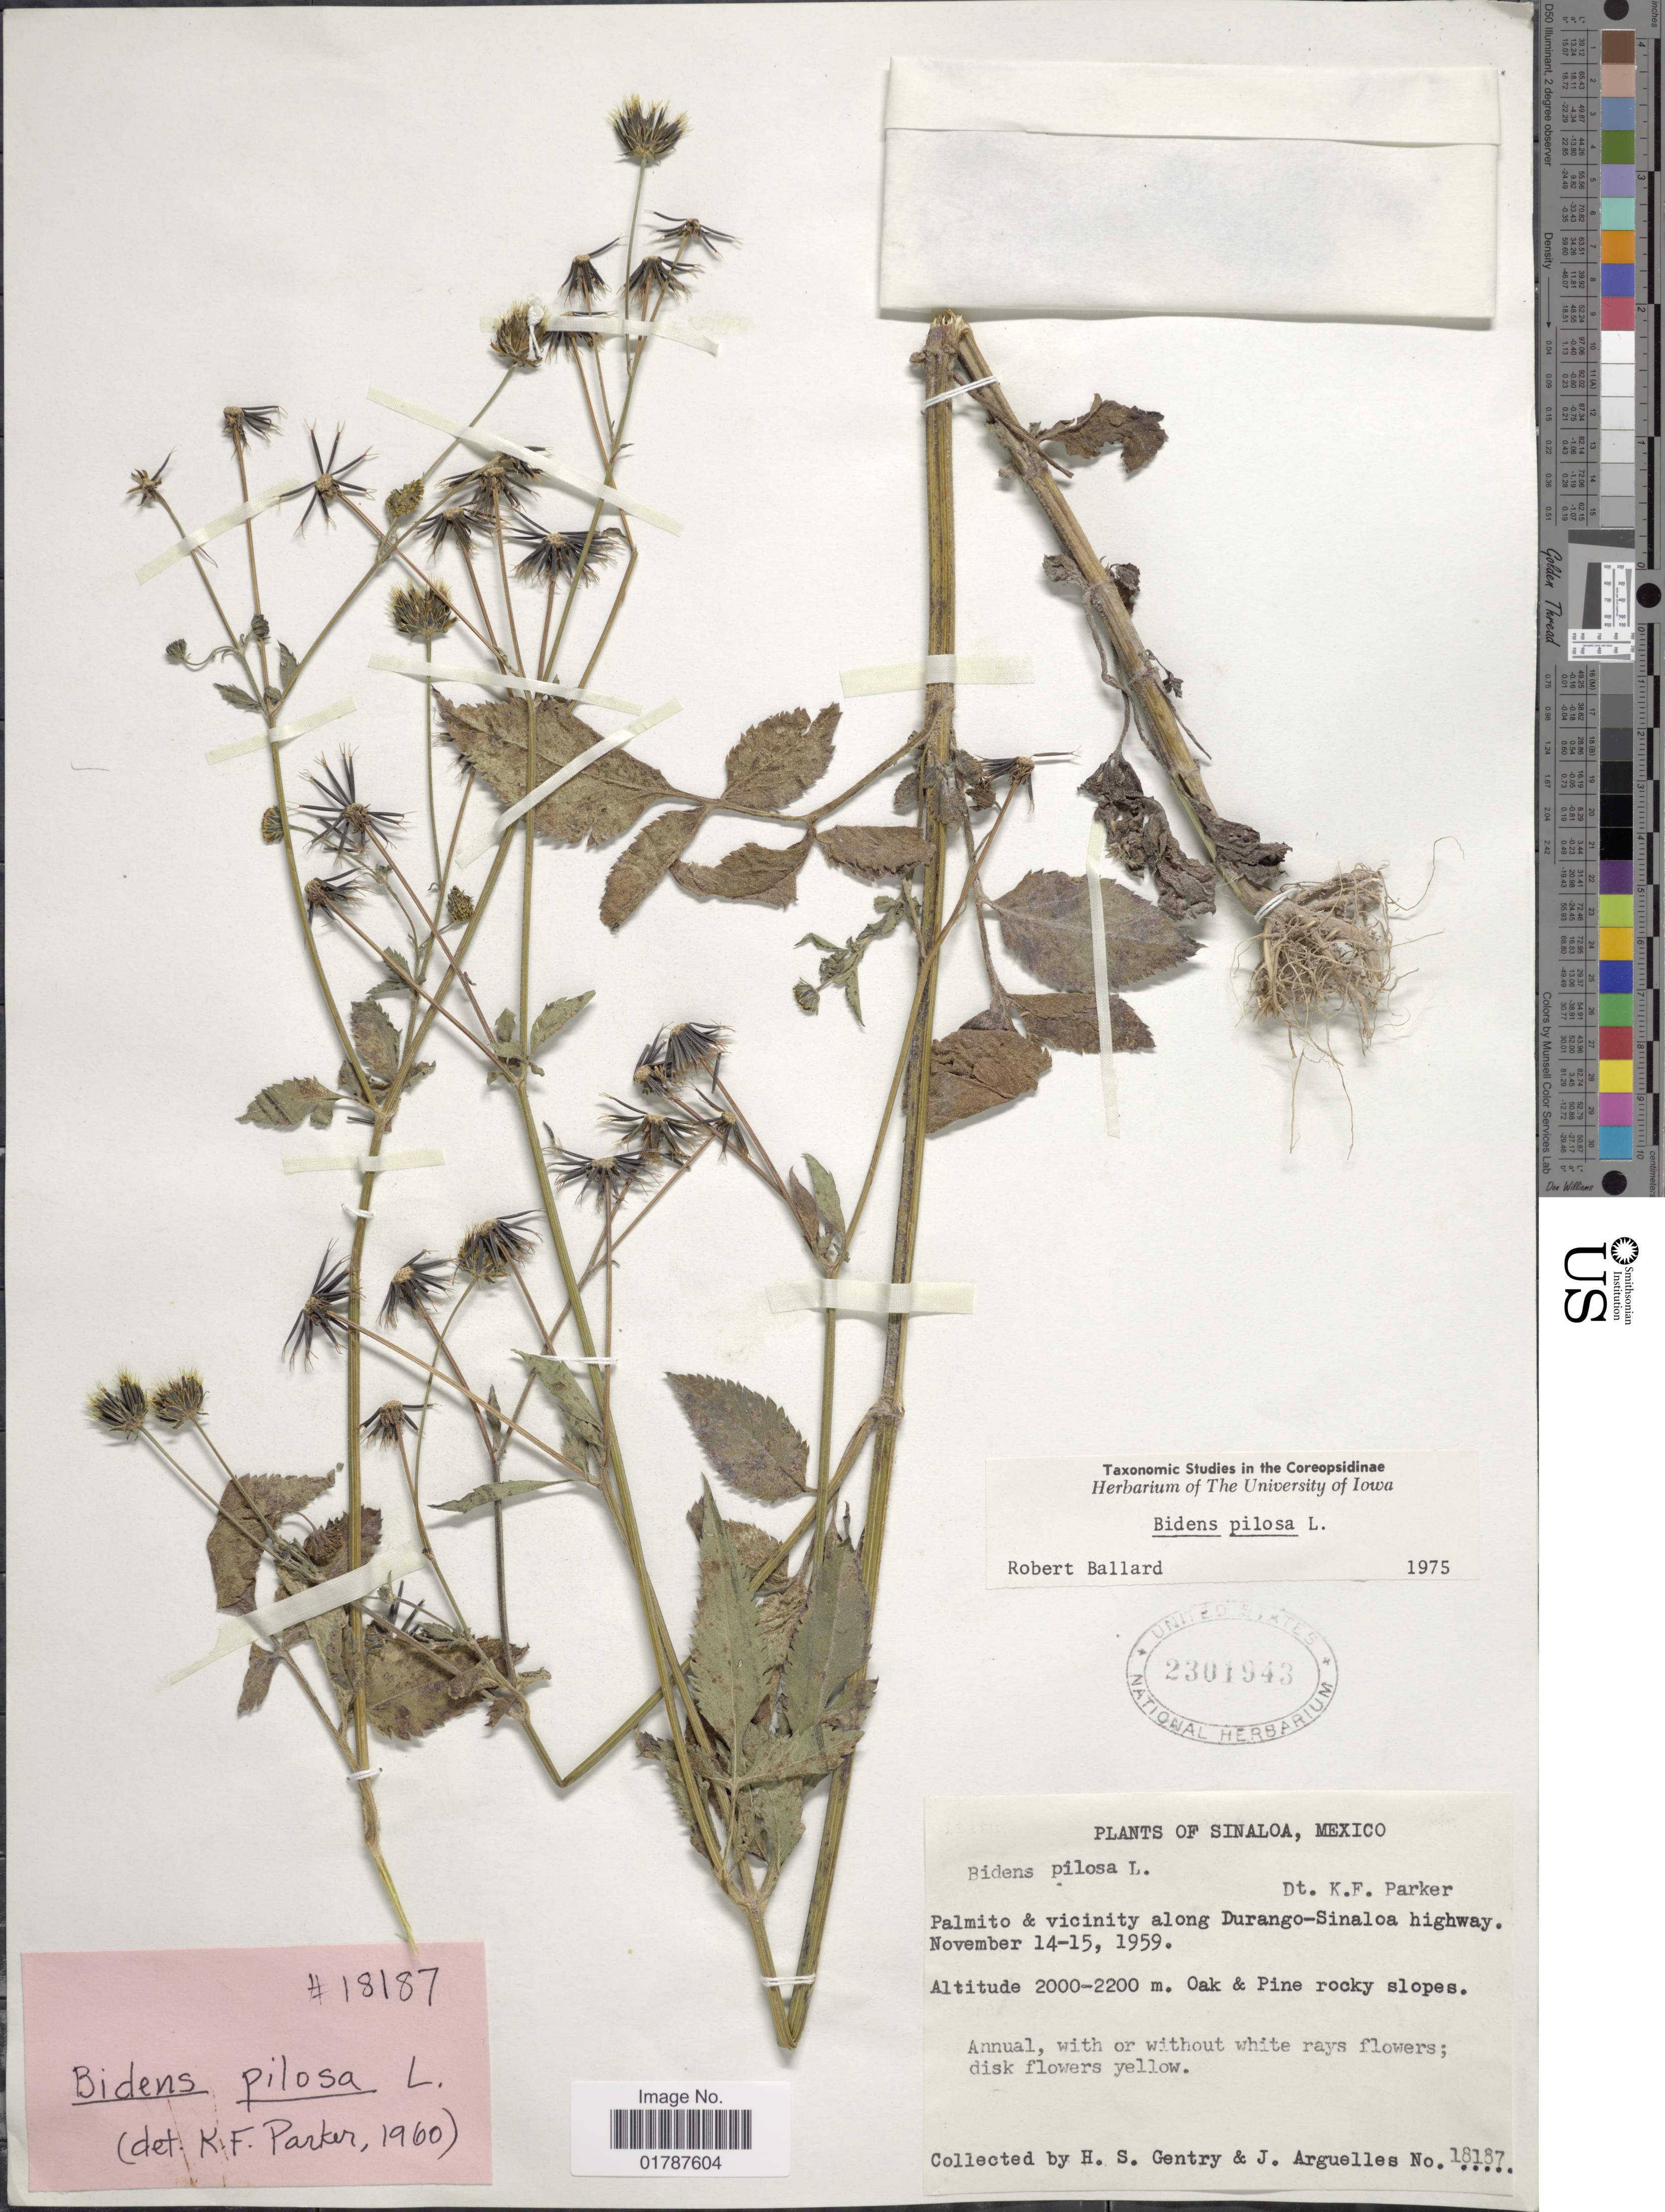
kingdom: Plantae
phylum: Tracheophyta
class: Magnoliopsida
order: Asterales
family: Asteraceae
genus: Bidens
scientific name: Bidens pilosa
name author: L.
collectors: H. S. Gentry & J. Arguelles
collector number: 18187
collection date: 1959-11-14/1959-11-15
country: Mexico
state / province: Sinaloa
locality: Sinaloa, Mexico, Palmito & vicinity along Durango-Sinaloa highway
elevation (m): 2000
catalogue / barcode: US 2301943